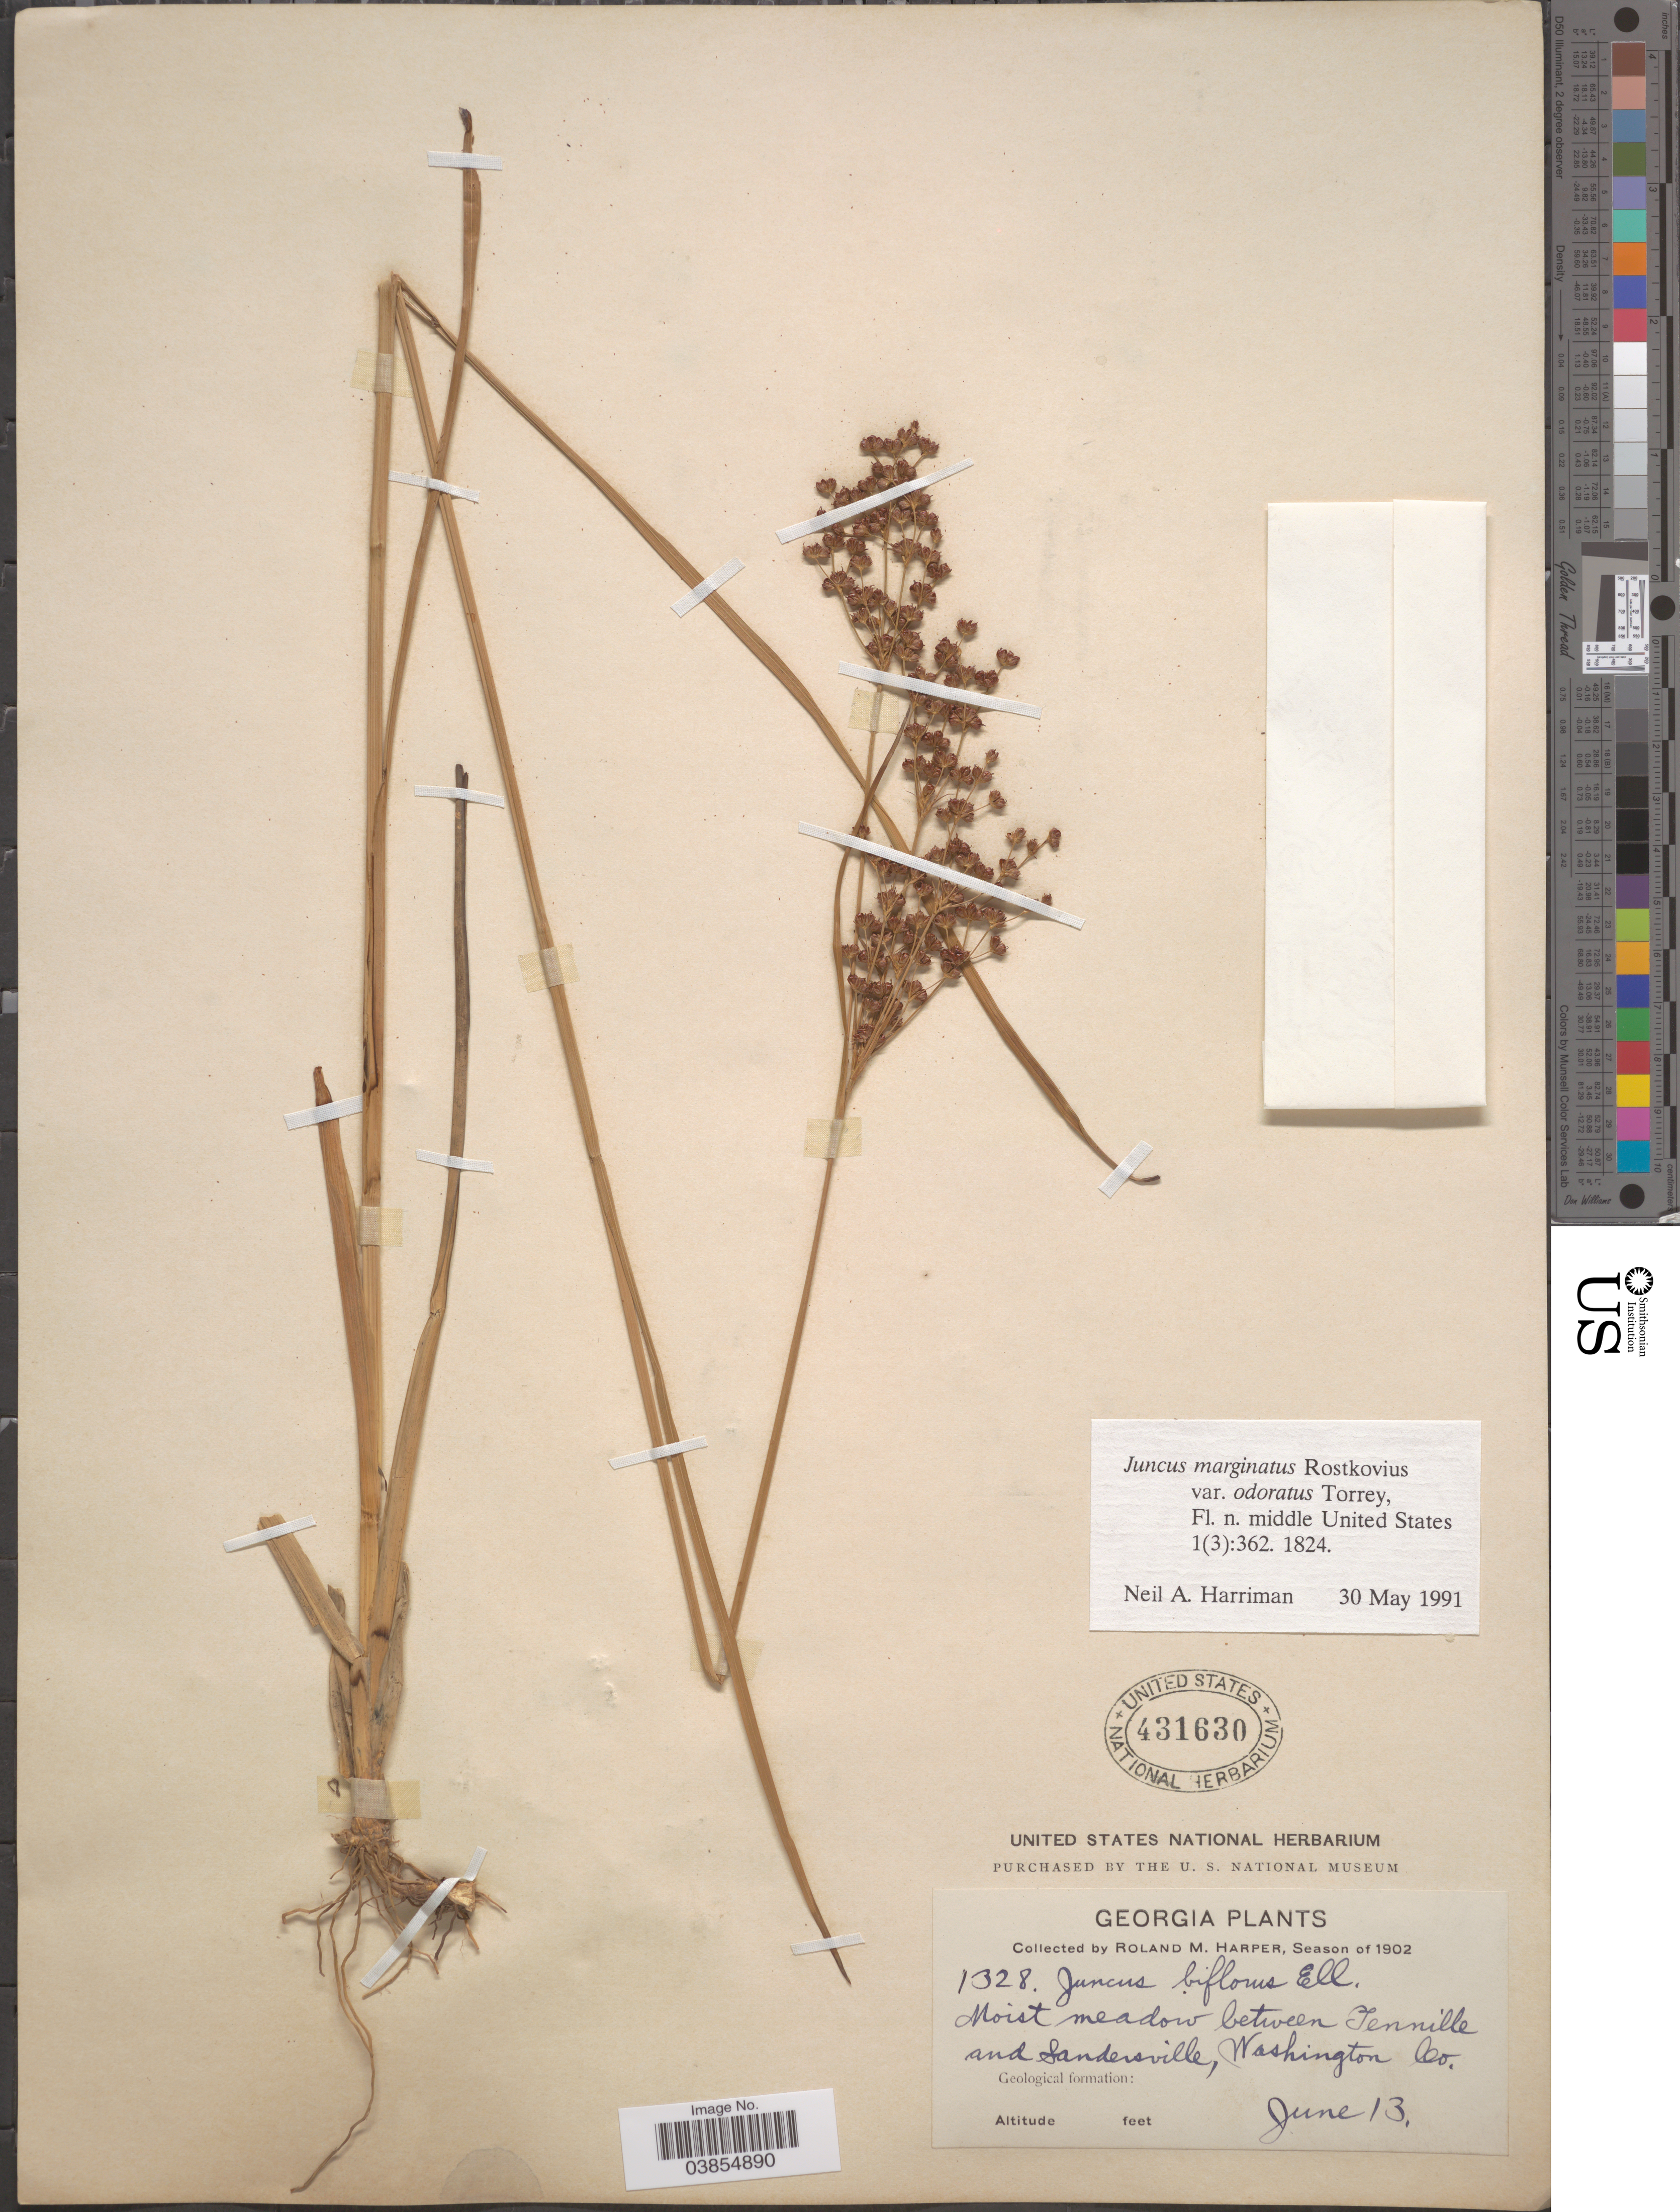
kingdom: Plantae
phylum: Tracheophyta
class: Liliopsida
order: Poales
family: Juncaceae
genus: Juncus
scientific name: Juncus marginatus var. odoratus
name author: Torr.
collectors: R. M. Harper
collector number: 1328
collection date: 1902-06-13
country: United States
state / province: Georgia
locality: Moist meadow between Tennille and Sandersville, Washington Co.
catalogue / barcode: US 431630